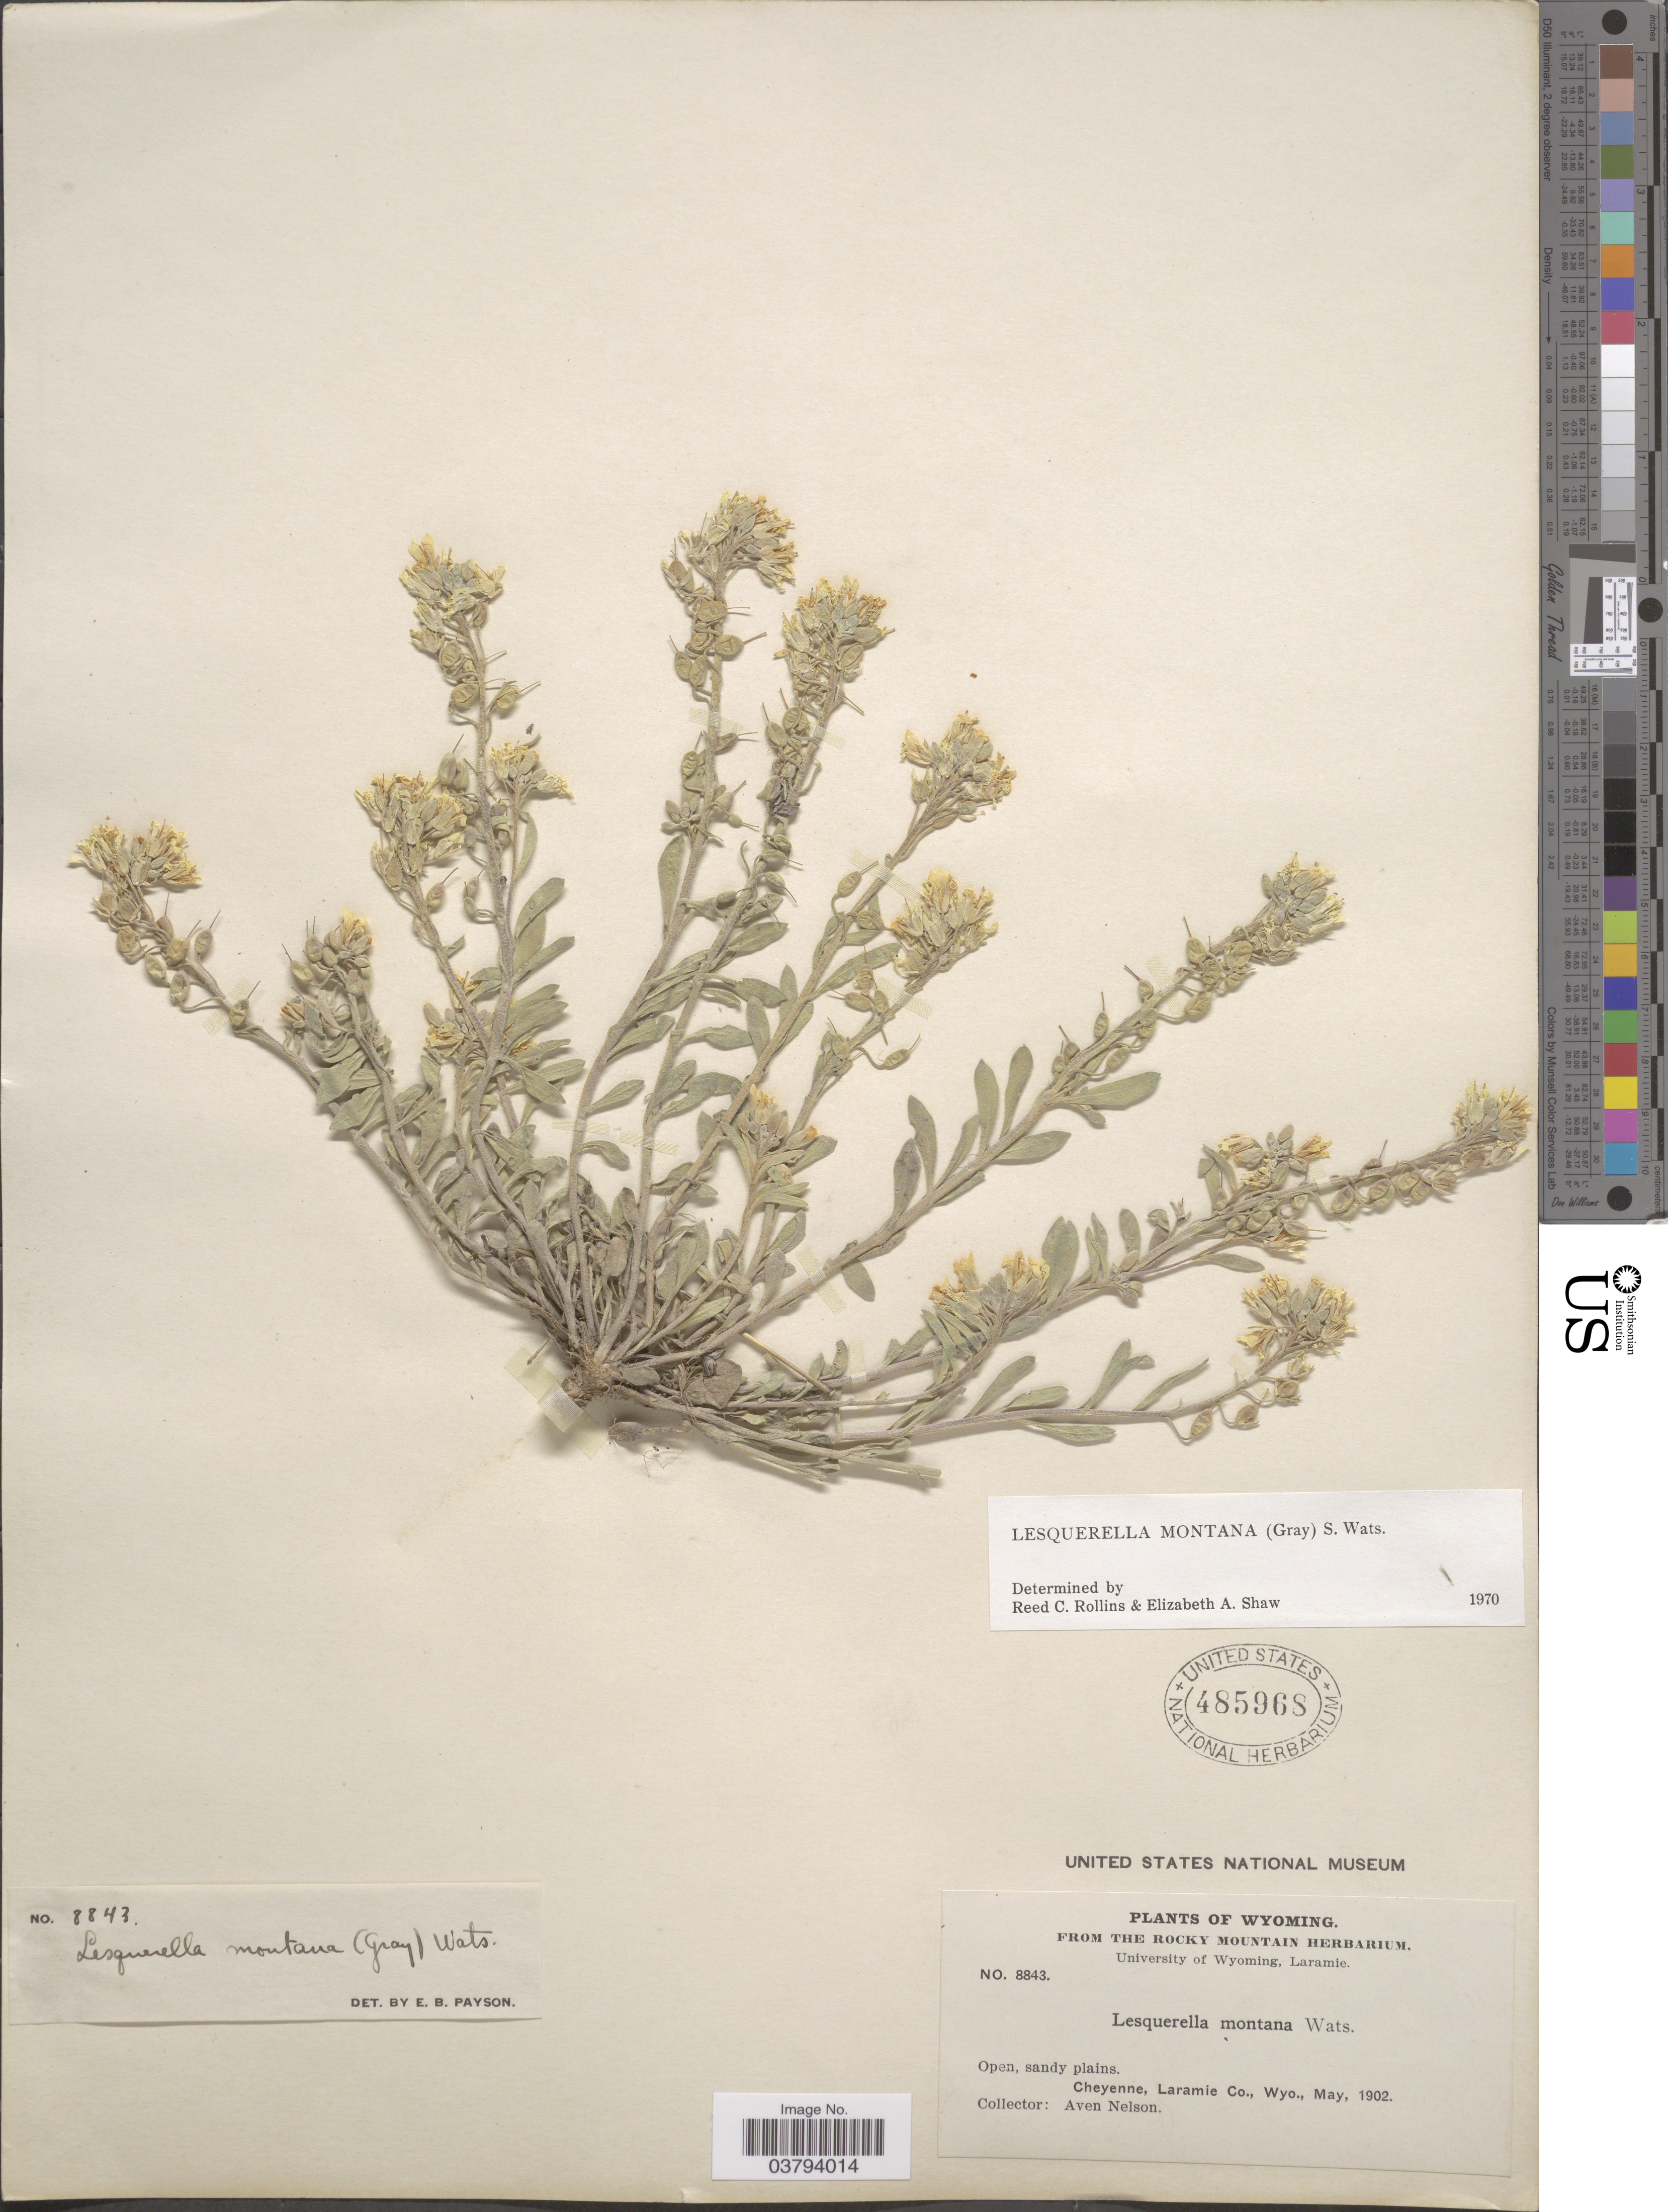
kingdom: Plantae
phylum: Tracheophyta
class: Magnoliopsida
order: Brassicales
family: Brassicaceae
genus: Lesquerella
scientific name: Lesquerella montana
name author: (A. Gray) S. Watson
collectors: A. Nelson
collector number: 8843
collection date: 1902-05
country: United States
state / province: Wyoming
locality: Cheyenne, Laramie Co.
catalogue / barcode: US 485968